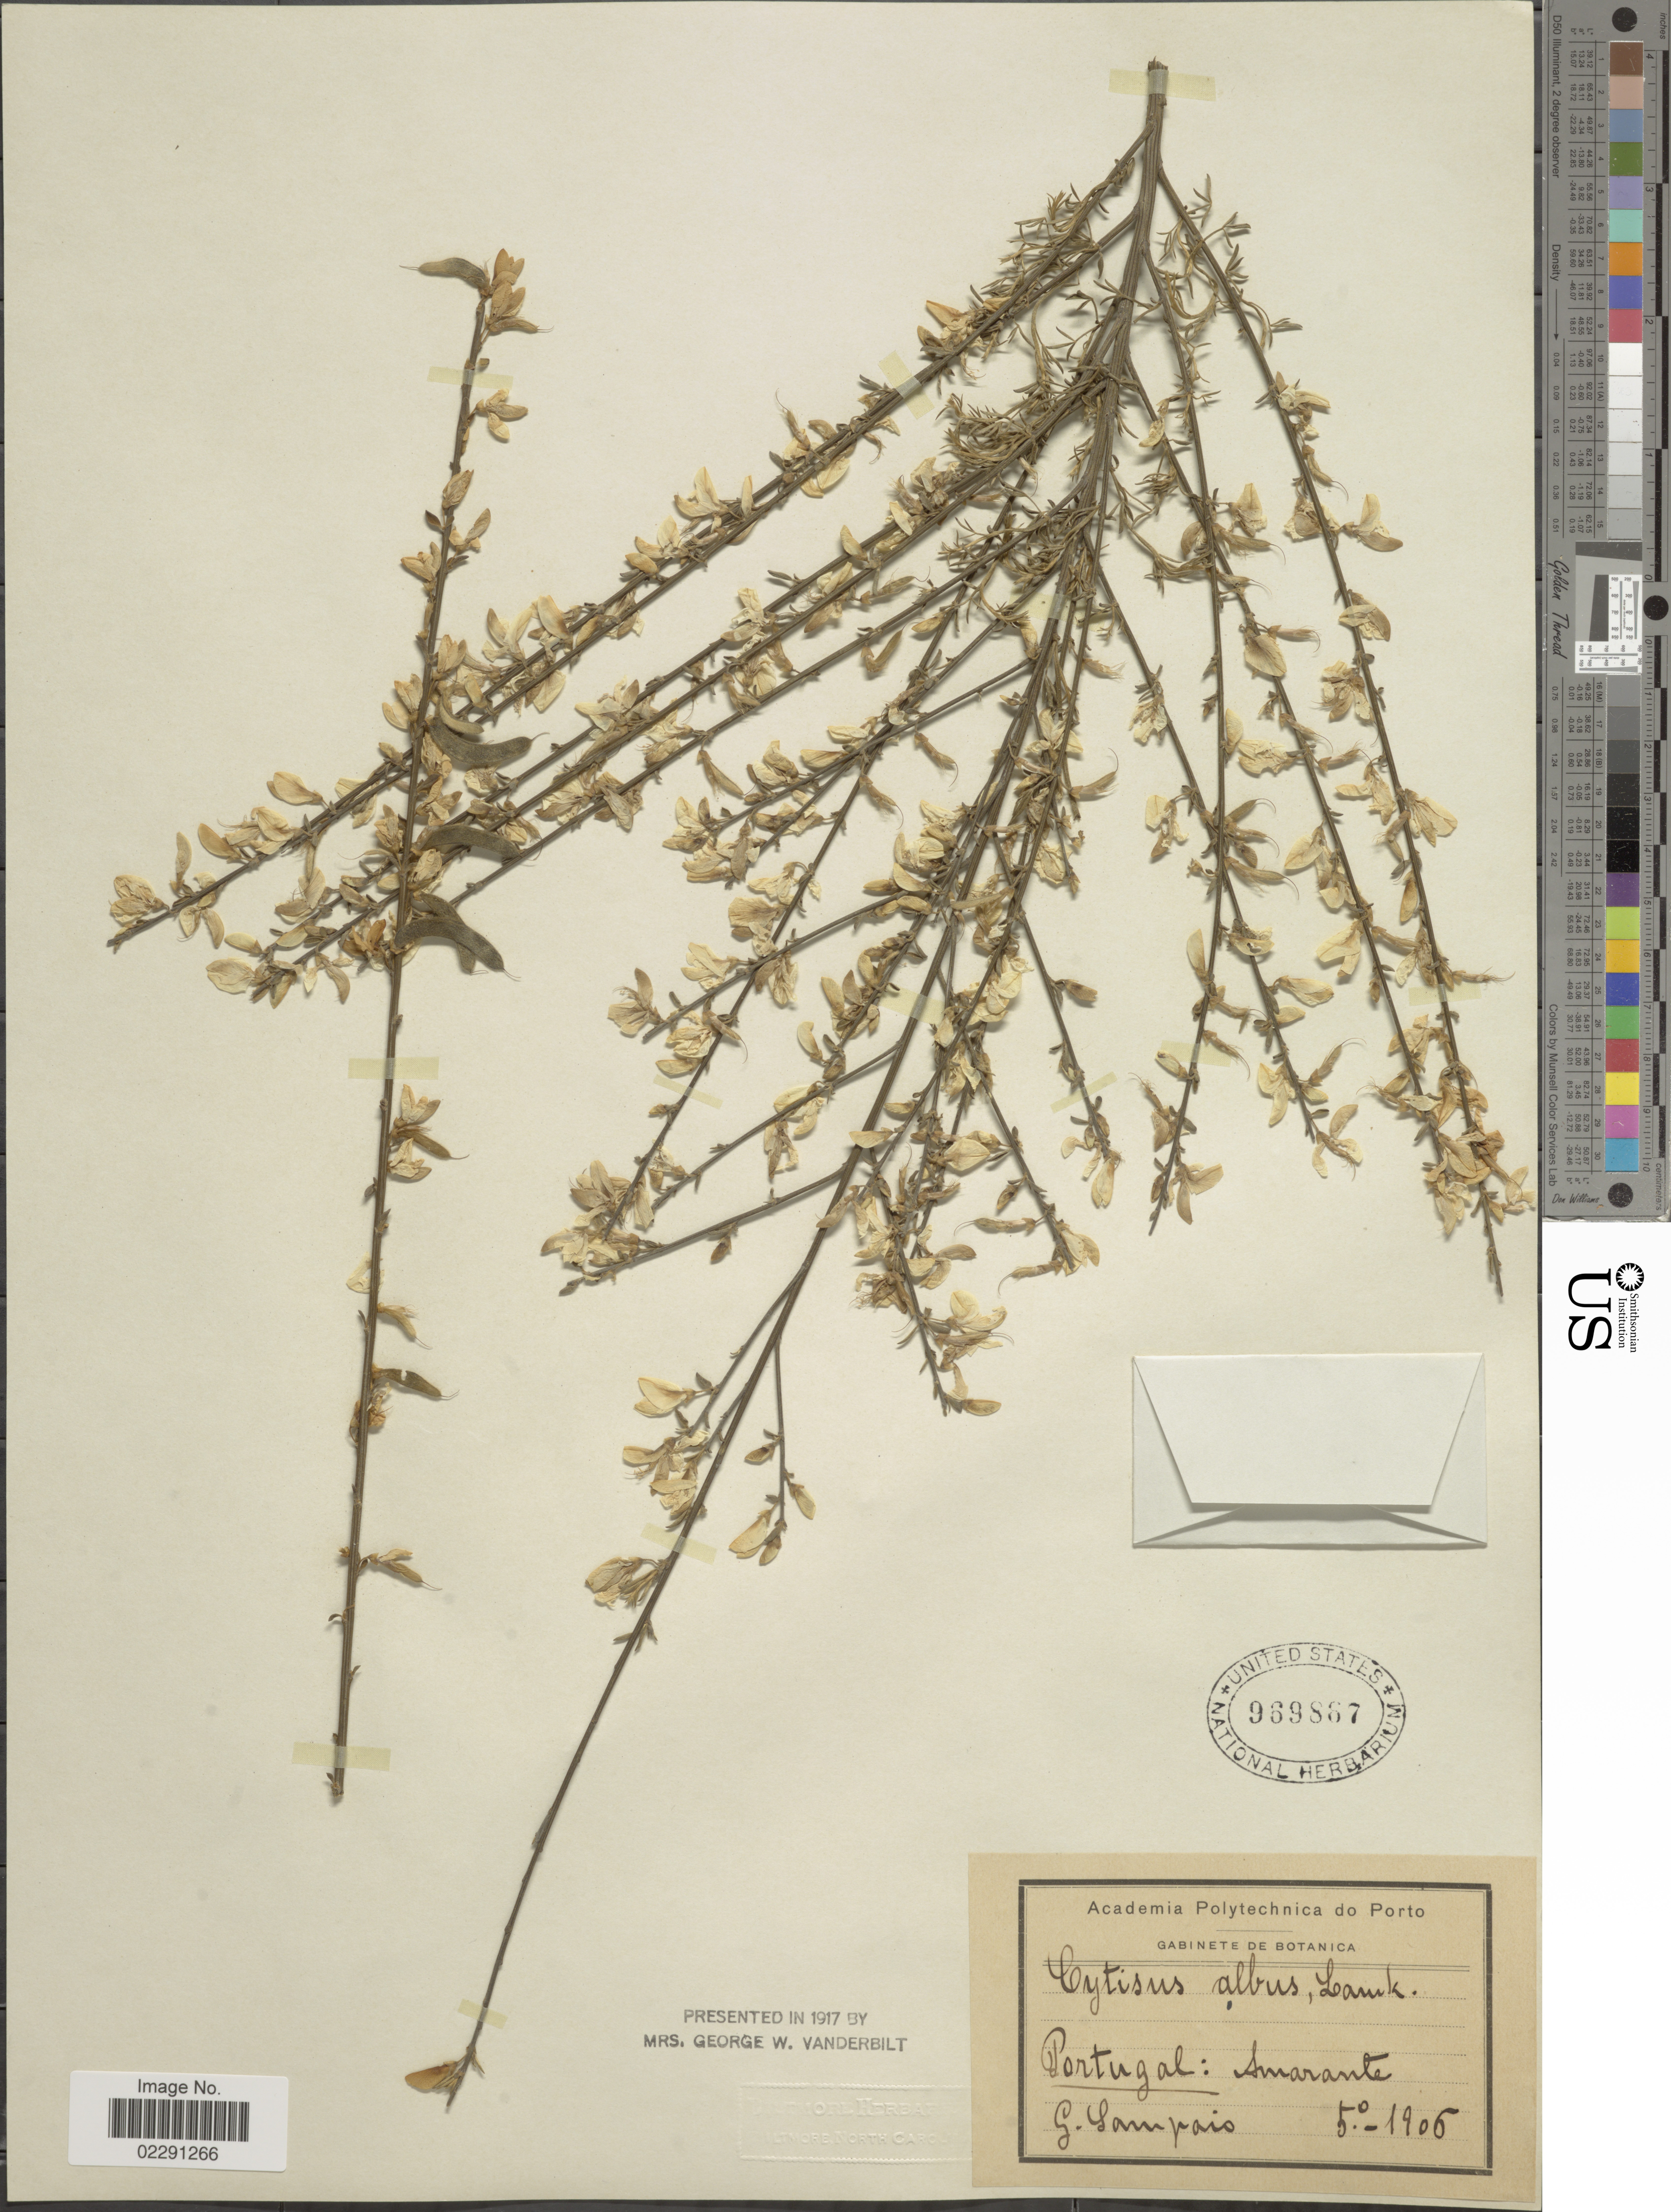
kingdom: Plantae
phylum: Tracheophyta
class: Magnoliopsida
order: Fabales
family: Fabaceae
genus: Cytisus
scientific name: Cytisus multiflorus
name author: (L'Hér.) Sweet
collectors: G. A. Sampaio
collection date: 1905-05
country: Portugal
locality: Amarante.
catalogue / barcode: US 969867